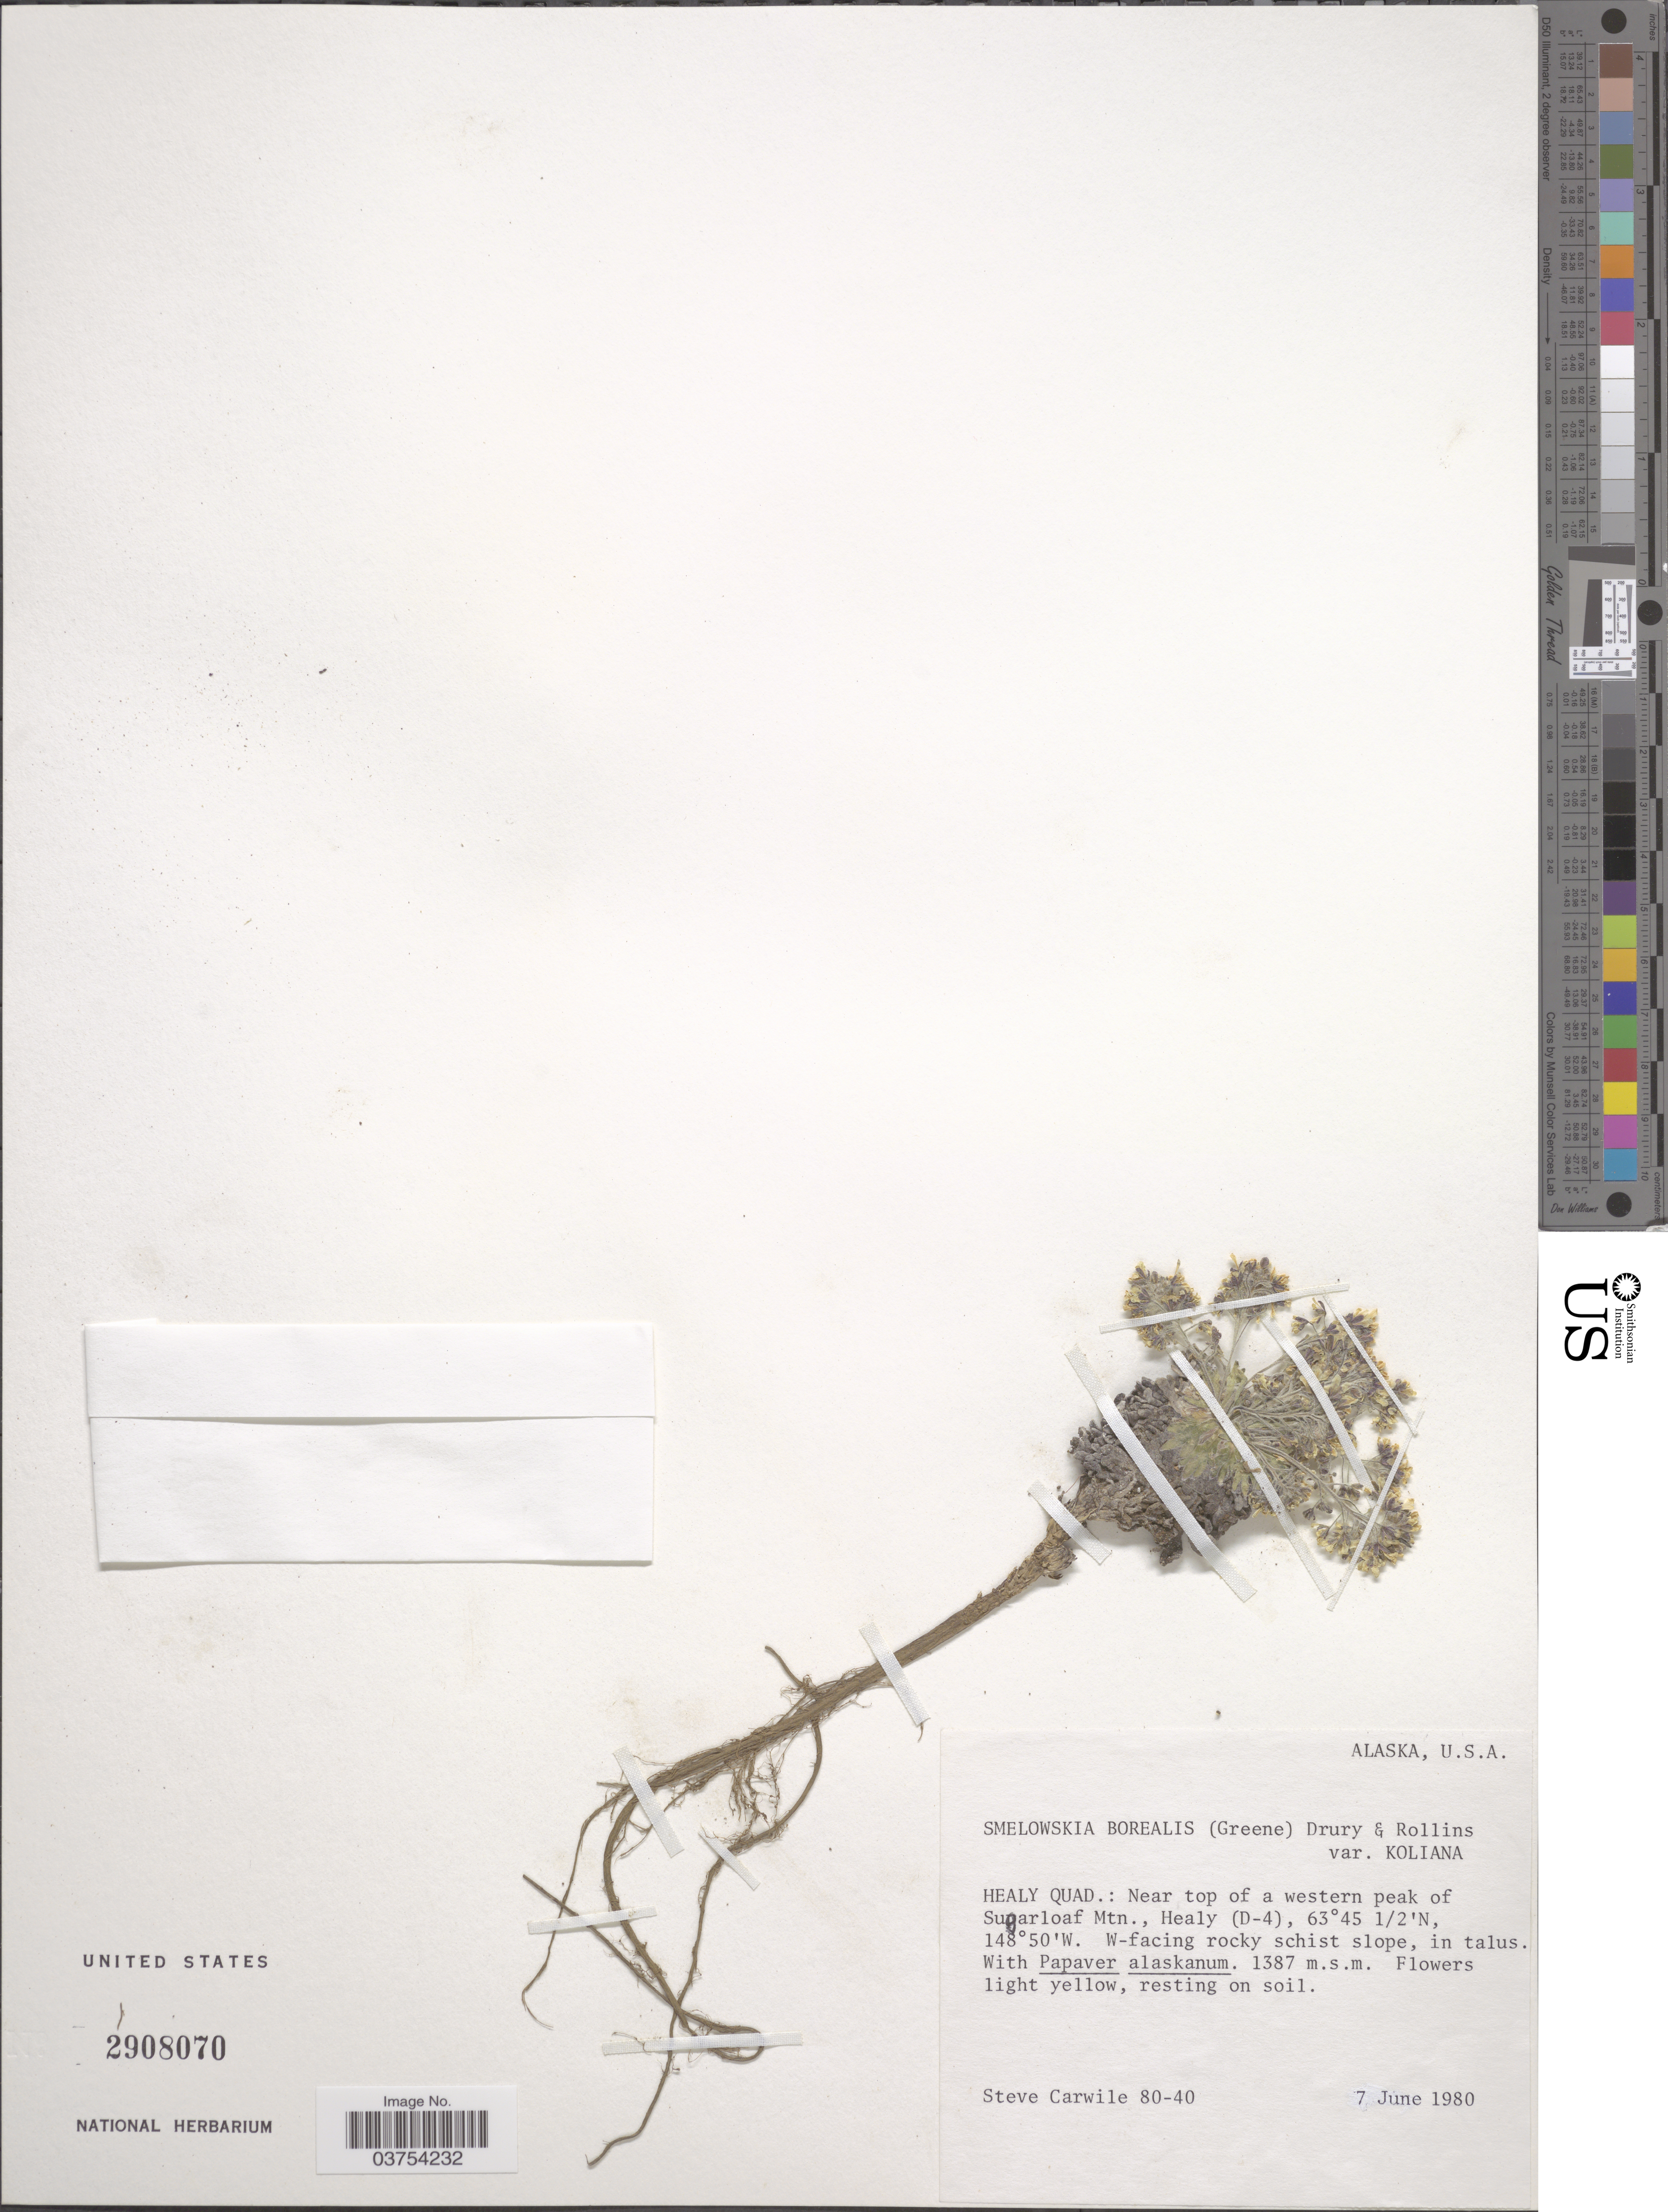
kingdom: Plantae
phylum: Tracheophyta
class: Magnoliopsida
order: Brassicales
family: Brassicaceae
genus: Smelowskia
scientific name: Smelowskia borealis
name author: (Greene) W.H.Drury & Rollins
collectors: S. Carwile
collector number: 80-40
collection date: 1980-06-07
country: United States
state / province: Alaska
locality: Healy Quad.: Near top of a western peak of Sugarloaf Mtn., Healy (D-4).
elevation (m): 1387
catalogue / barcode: US 2908070